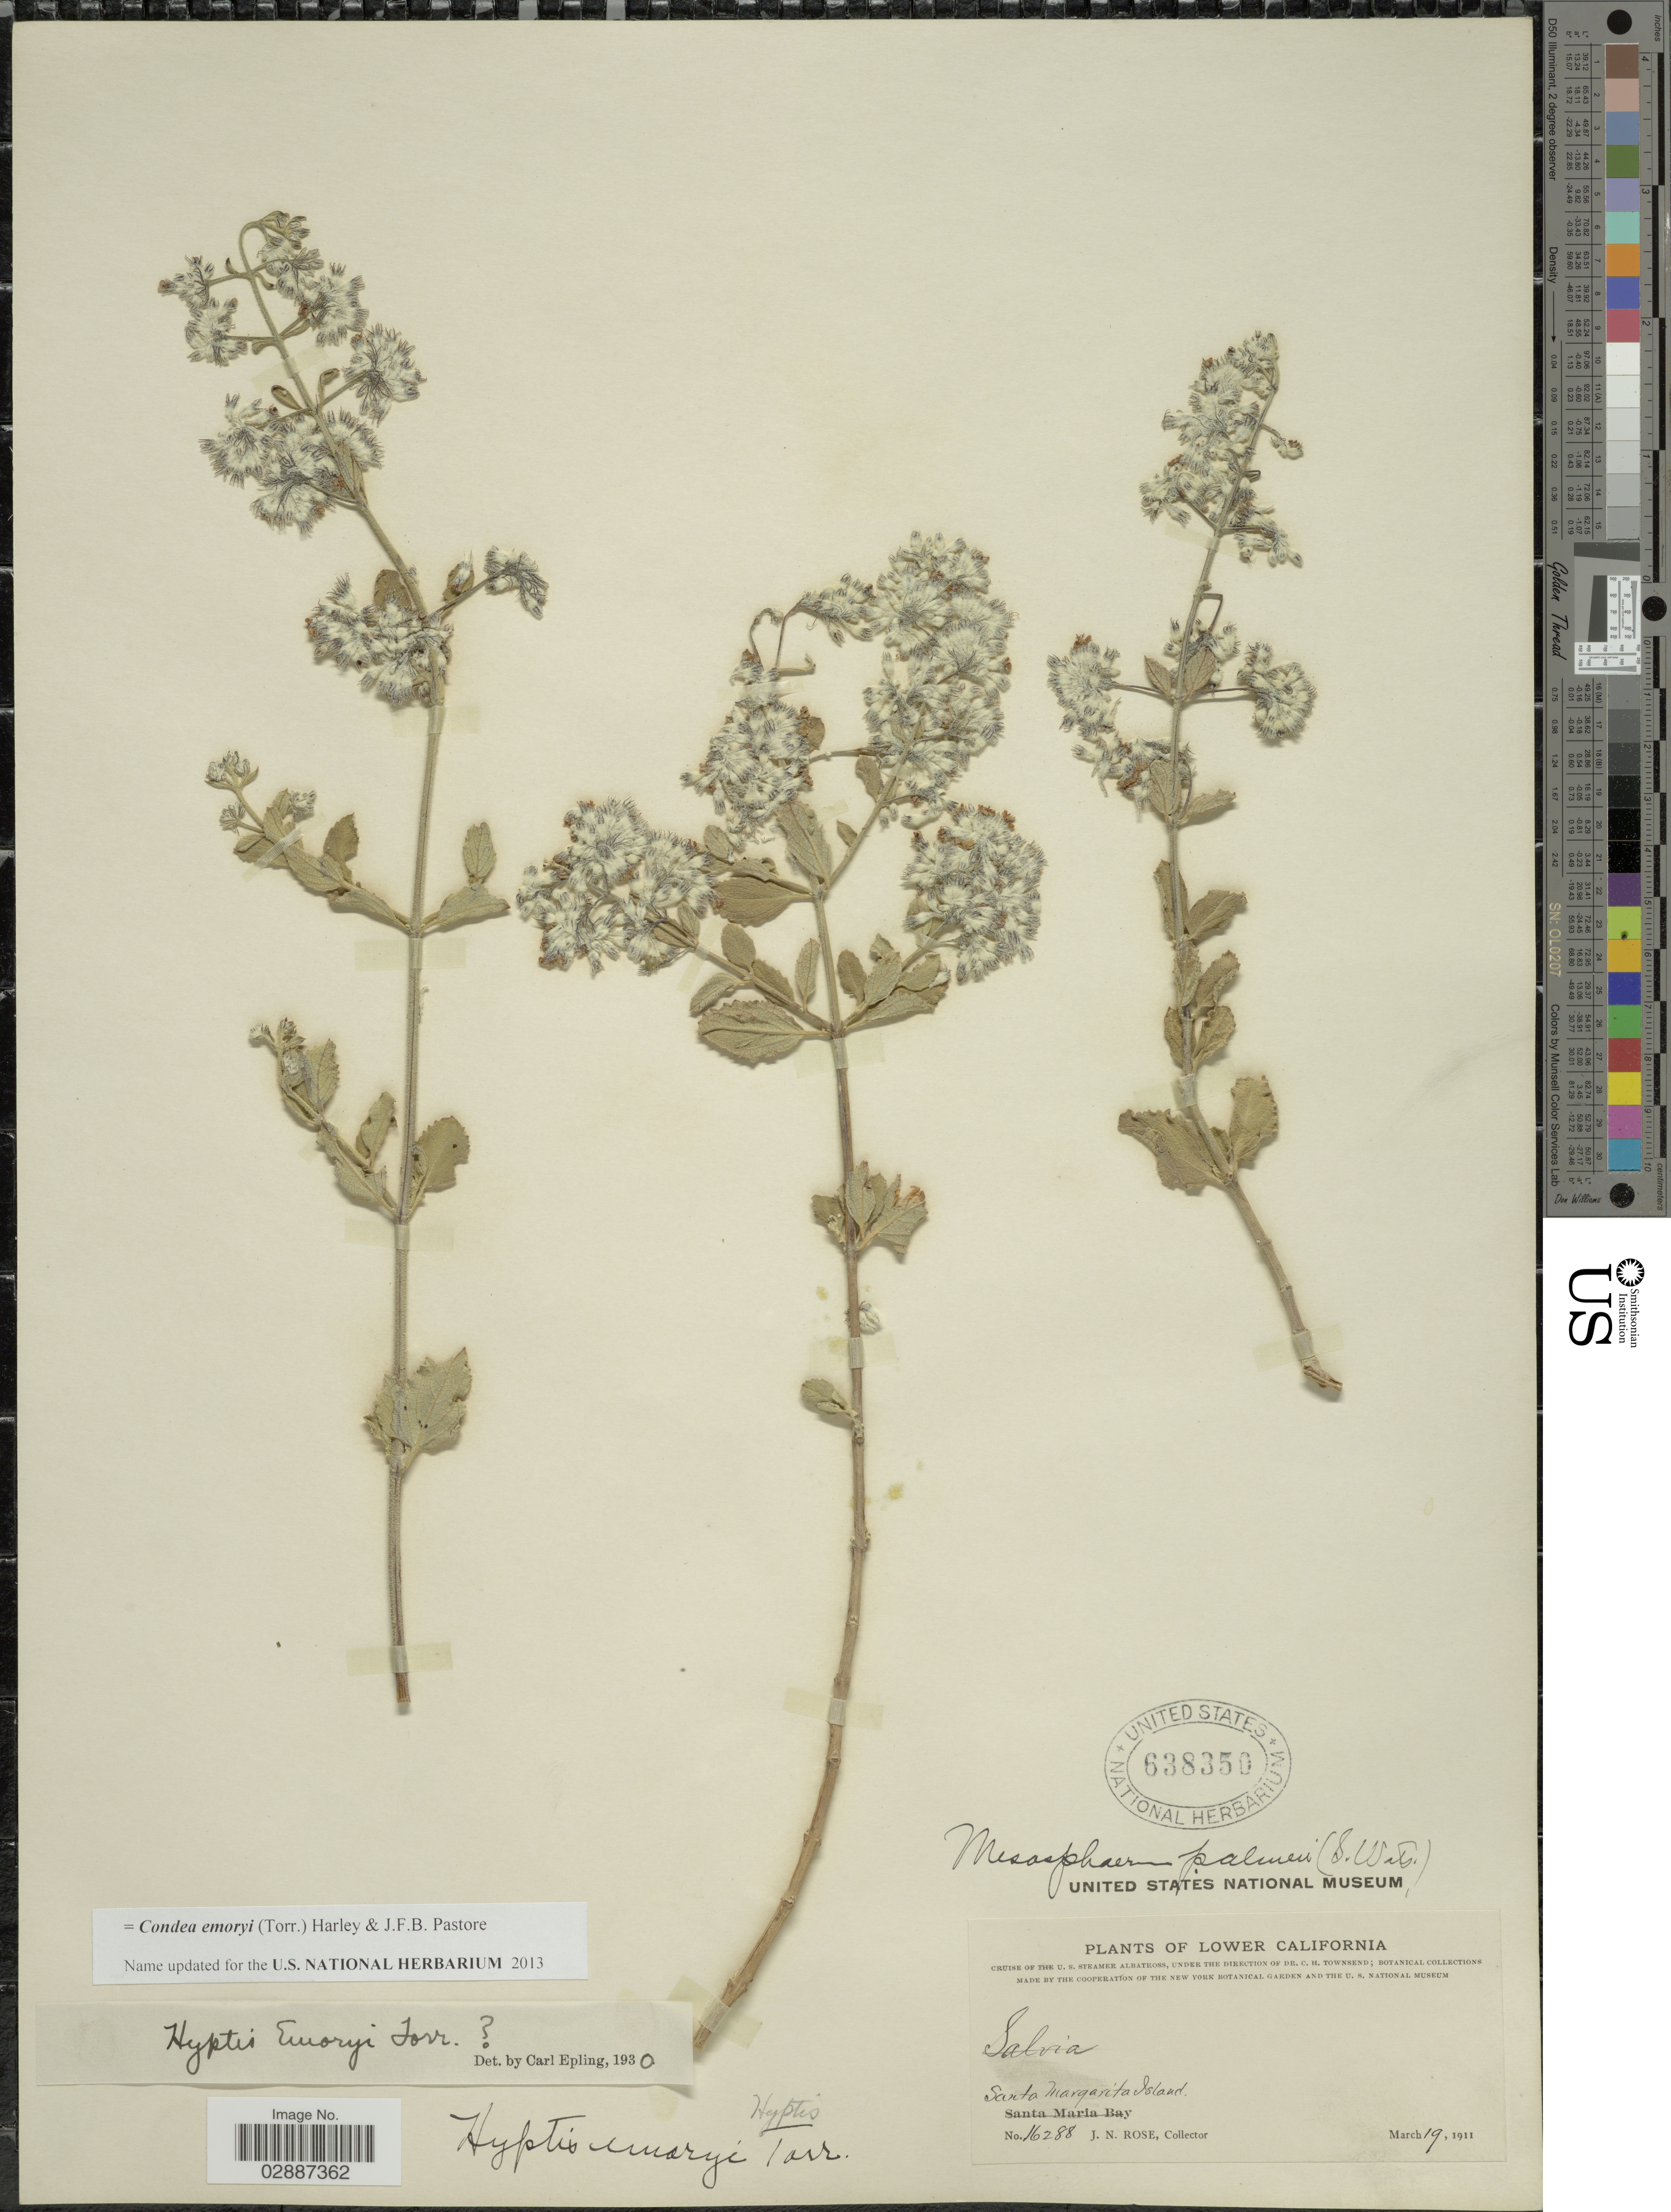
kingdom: Plantae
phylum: Tracheophyta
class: Magnoliopsida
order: Lamiales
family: Lamiaceae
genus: Condea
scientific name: Condea emoryi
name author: (Torr.) Harley & J.F.B. Pastore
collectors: J. N. Rose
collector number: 16288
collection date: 1911-03-19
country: Mexico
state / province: Baja California Sur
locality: Lower California. Santa Margarita Island.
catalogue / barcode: US 638350